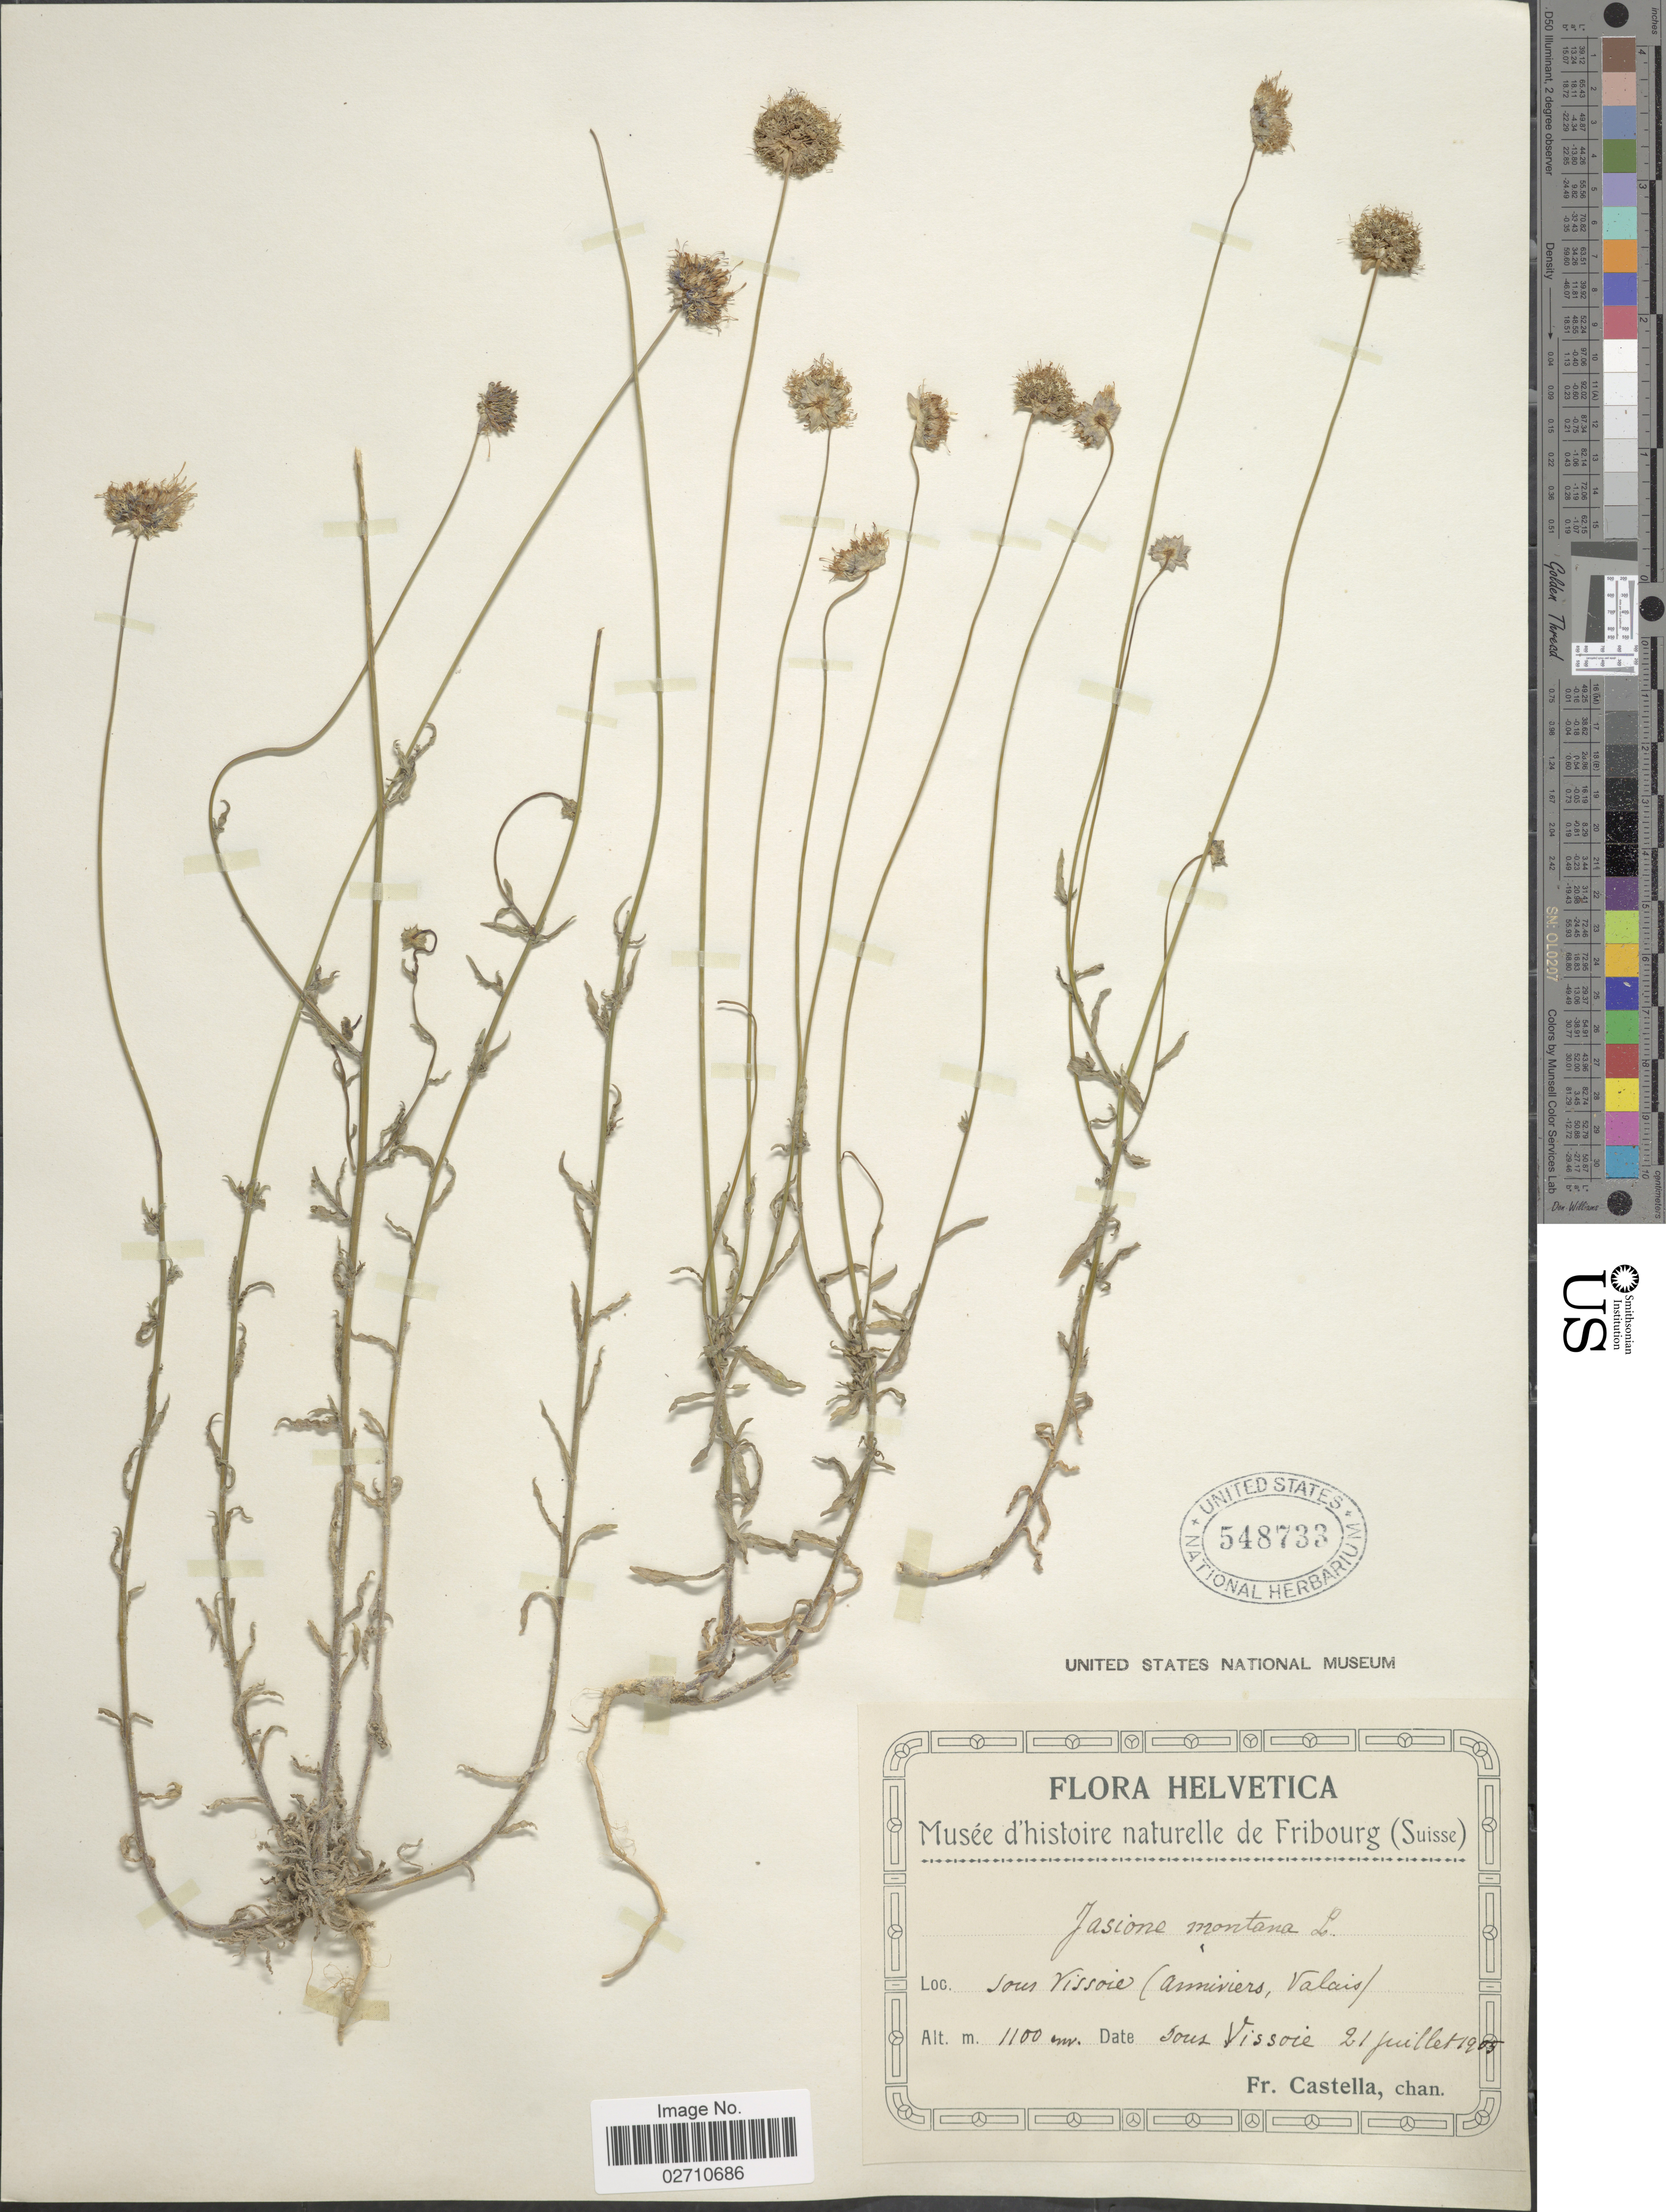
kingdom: Plantae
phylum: Tracheophyta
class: Magnoliopsida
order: Asterales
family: Campanulaceae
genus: Jasione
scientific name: Jasione montana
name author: L.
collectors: Fr. Castella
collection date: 1905-07-21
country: Switzerland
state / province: Valais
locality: Helvetica, Sous Vissoie (Anniviers, Valais)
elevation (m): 1100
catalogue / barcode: US 548733